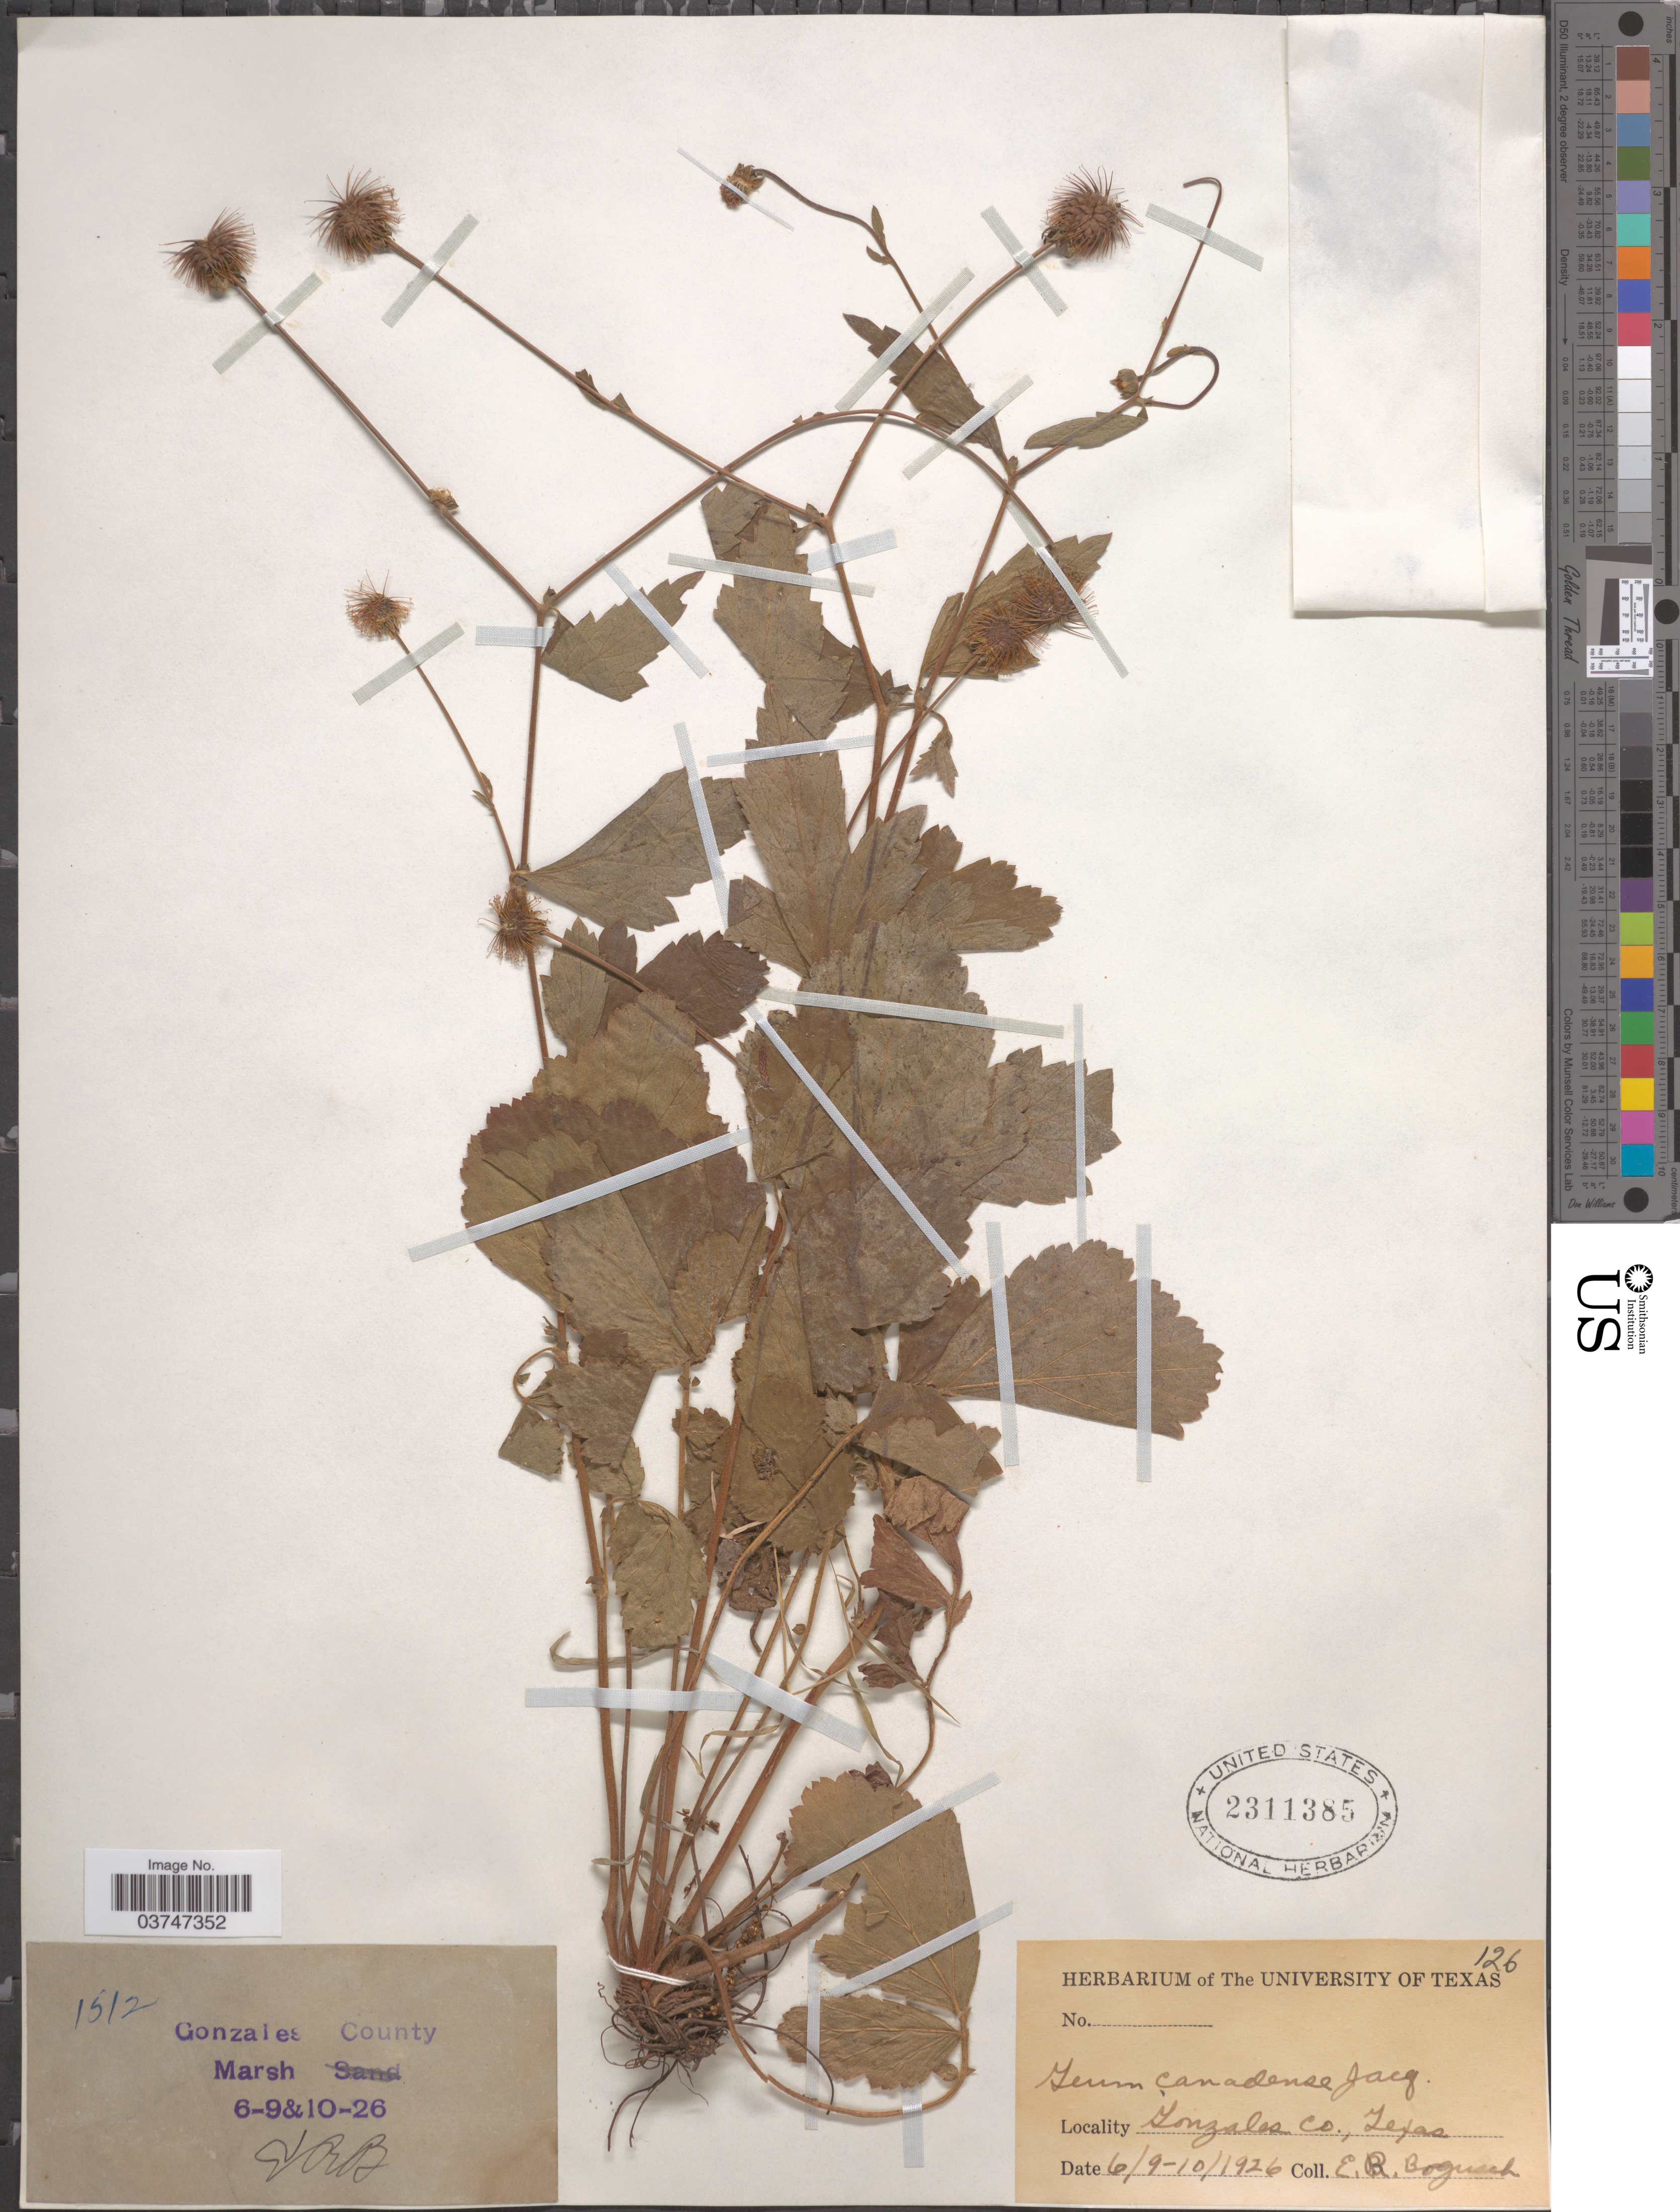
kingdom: Plantae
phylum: Tracheophyta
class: Magnoliopsida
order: Rosales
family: Rosaceae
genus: Geum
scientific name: Geum canadense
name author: Jacq.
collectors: E. Boquisch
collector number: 126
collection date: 1926-06-09/1926-06-10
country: United States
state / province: Texas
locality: Gonzales County.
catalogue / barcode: US 2311385